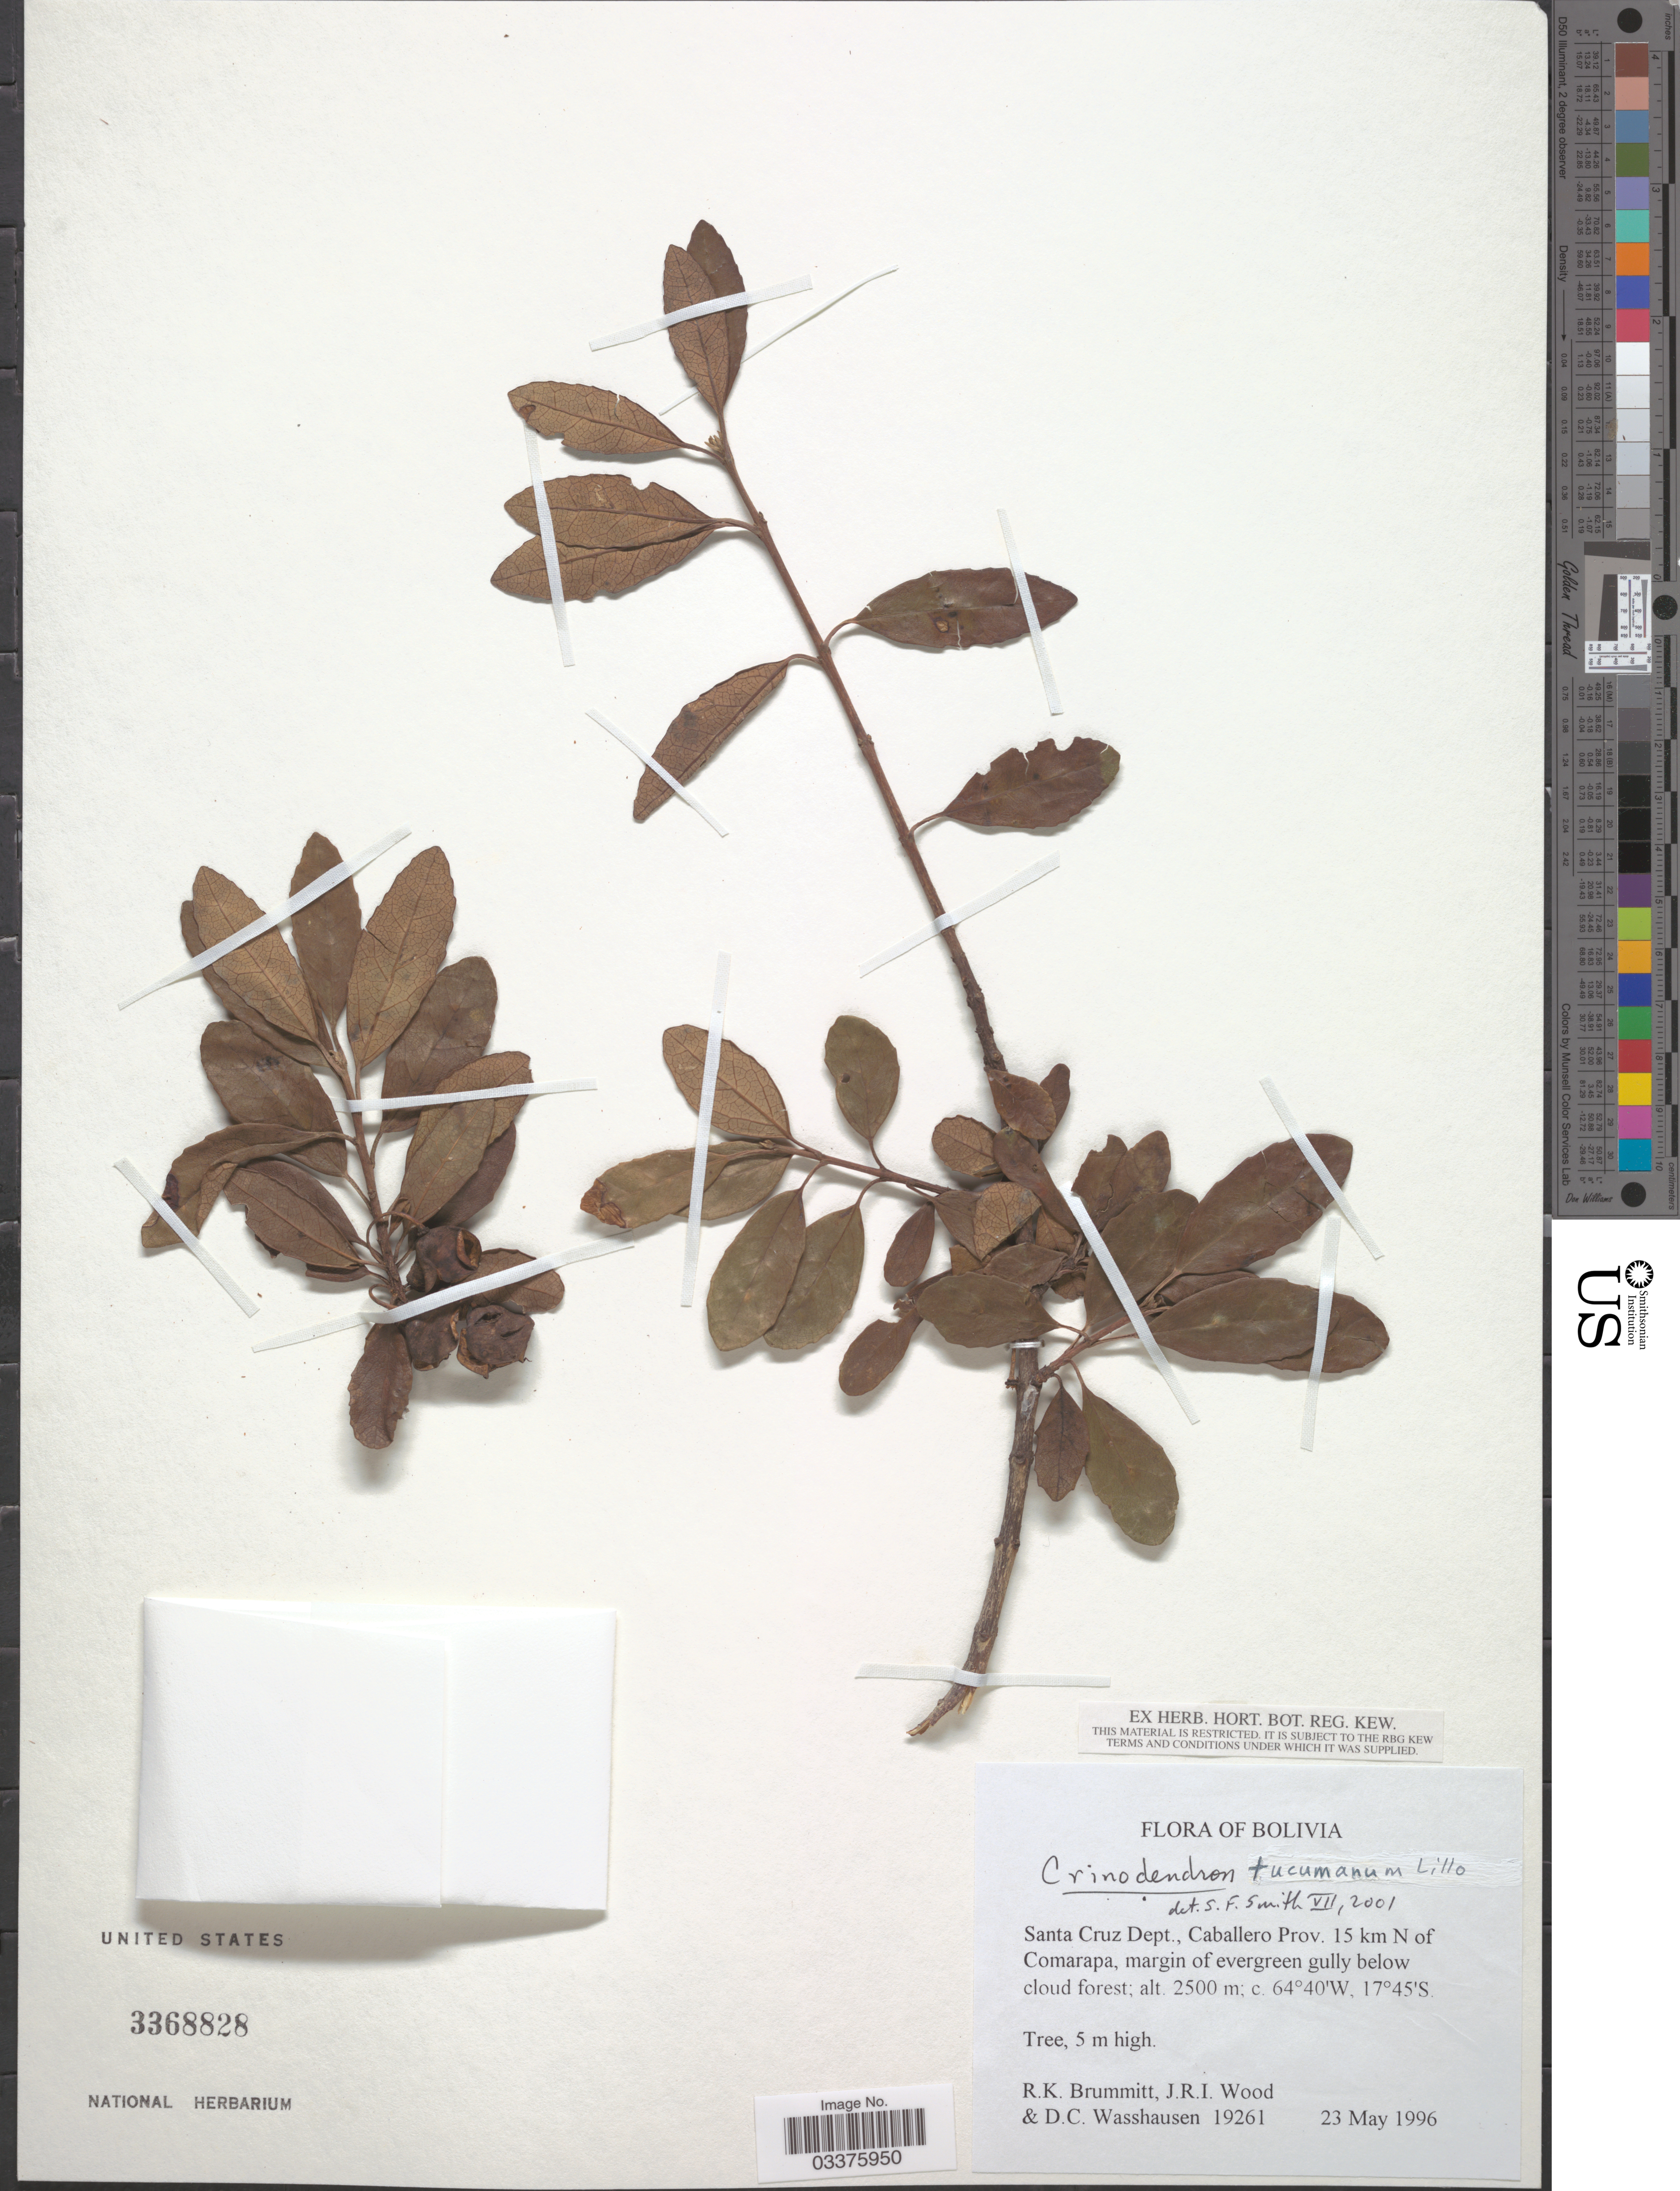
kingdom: Plantae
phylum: Tracheophyta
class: Magnoliopsida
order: Oxalidales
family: Elaeocarpaceae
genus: Crinodendron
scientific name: Crinodendron tucumanum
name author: Lillo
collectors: R. Brummitt, J. R. I. Wood & D. C. Wasshausen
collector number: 19261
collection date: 1996-05-23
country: Bolivia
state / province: Santa Cruz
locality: Santa Cruz Dept., Caballero Prov. 15 km N of Comarapa.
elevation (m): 2500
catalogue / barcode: US 3368828